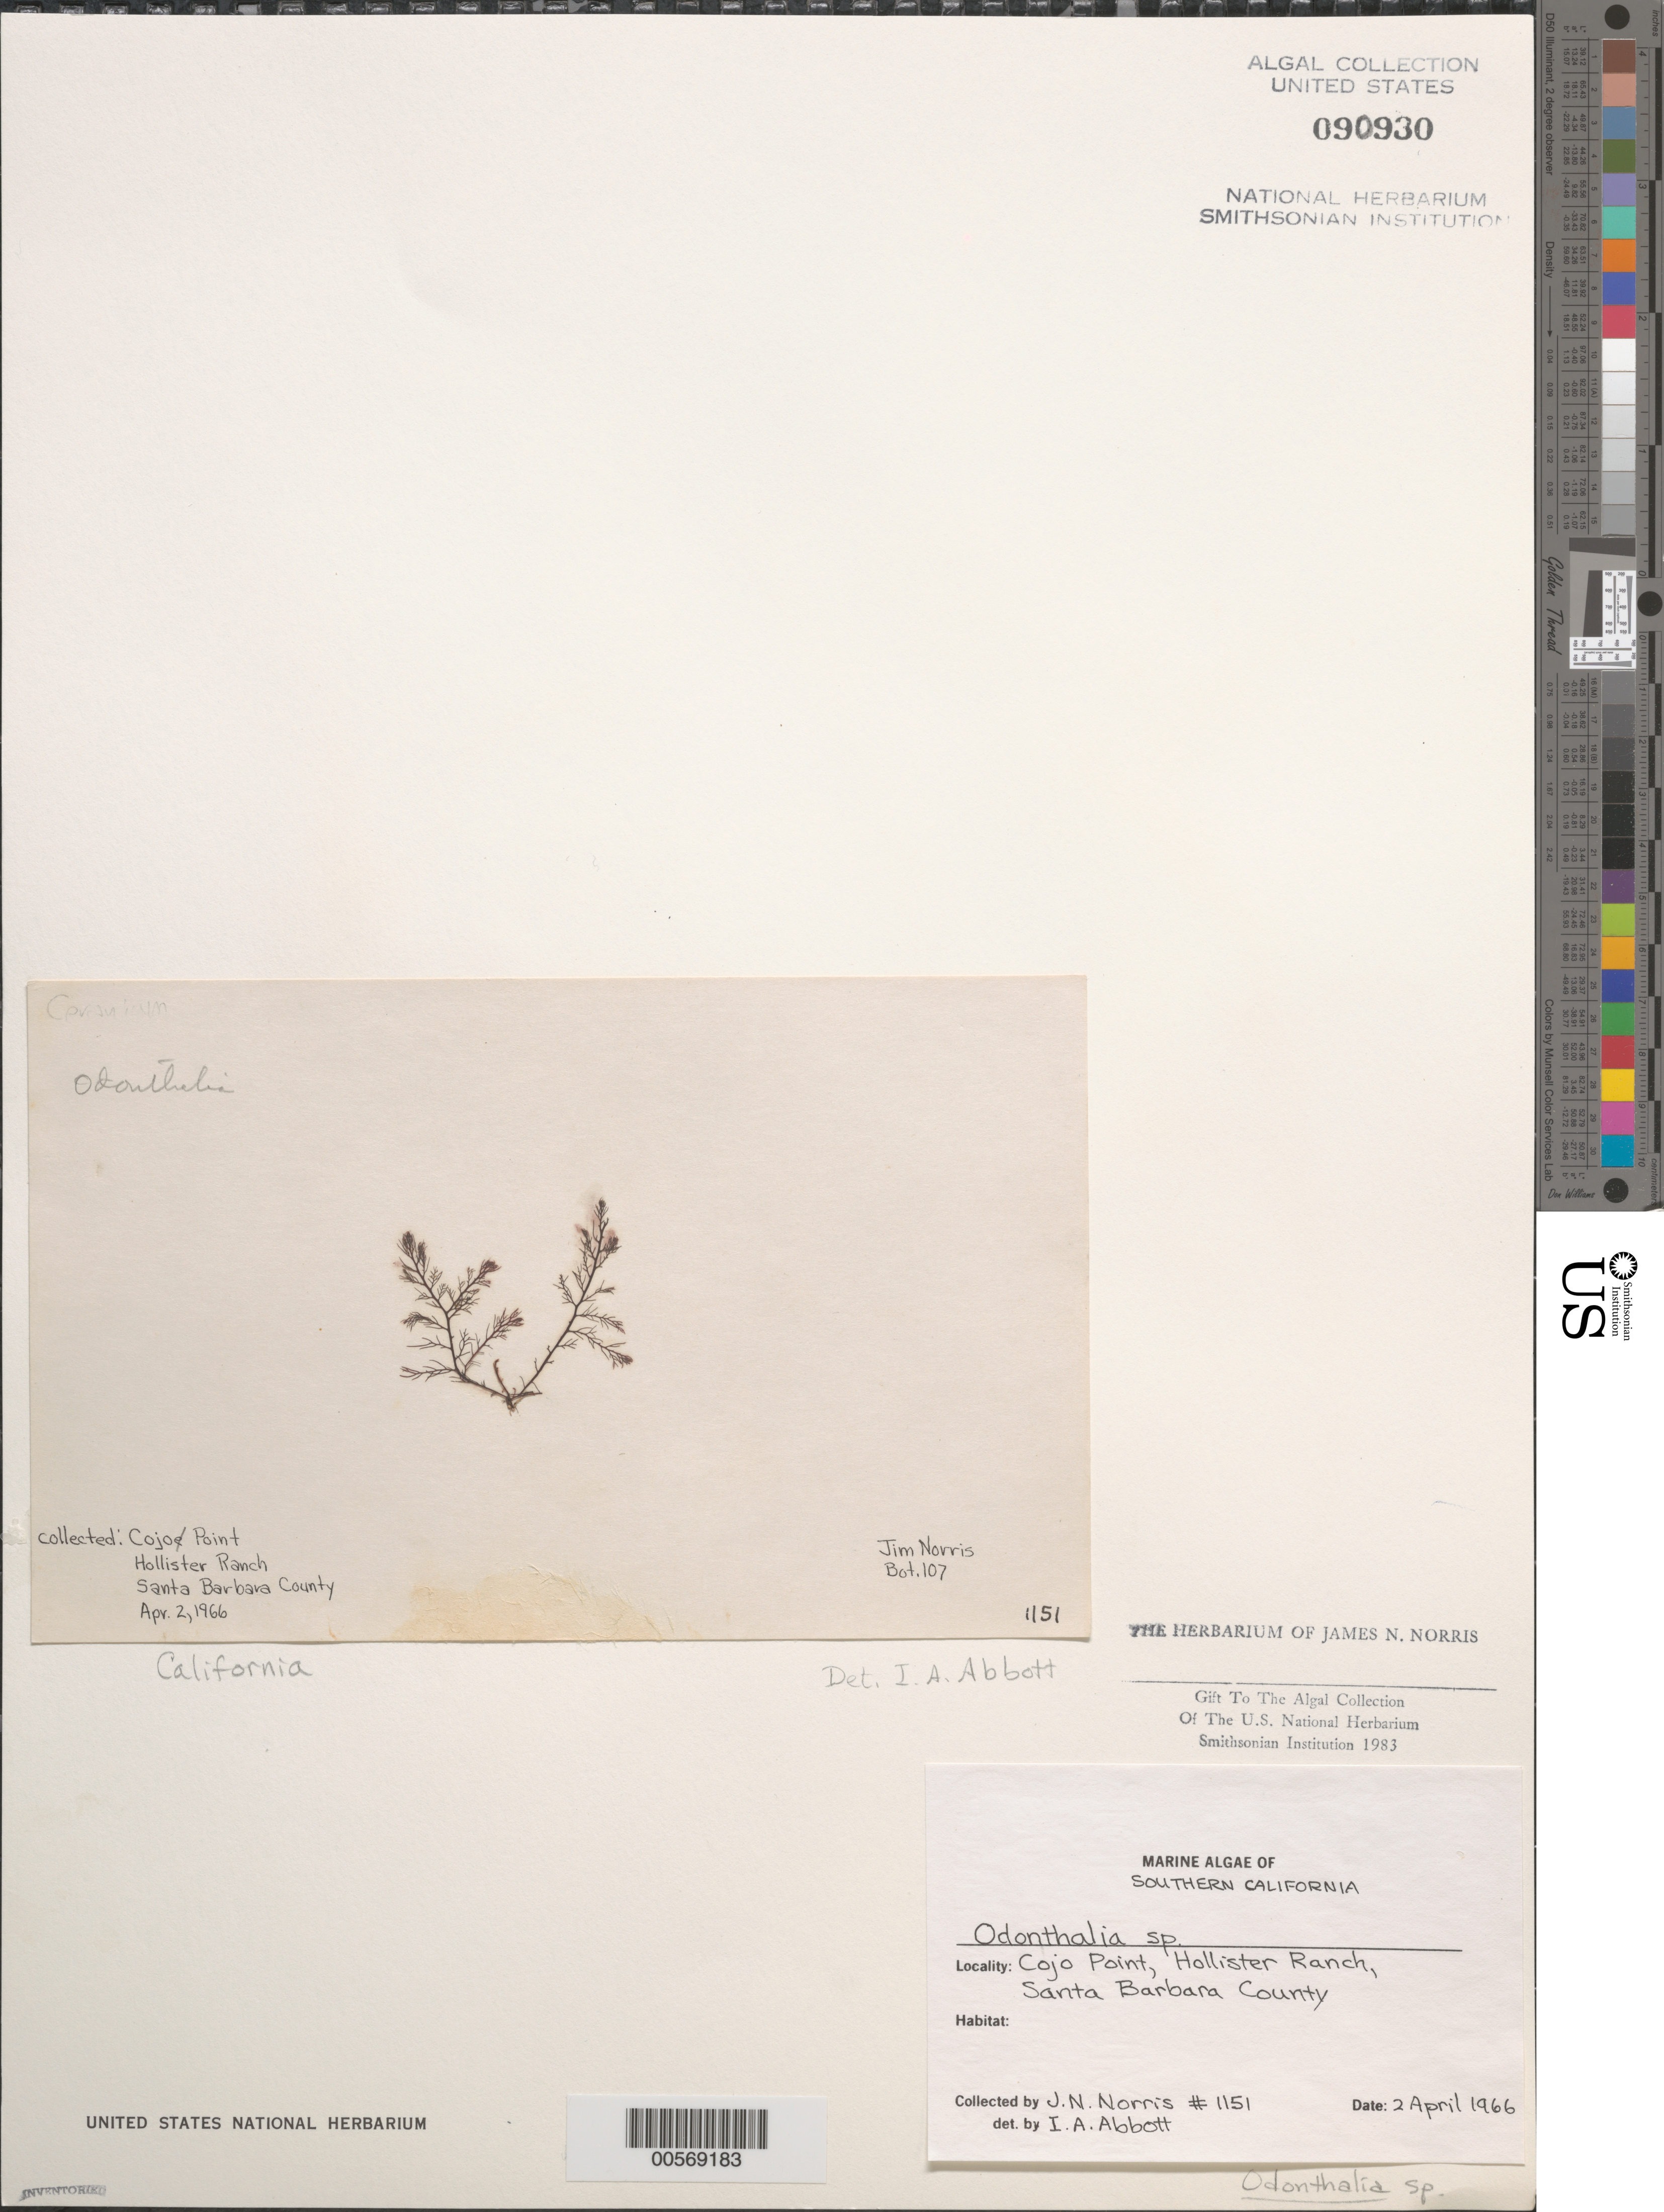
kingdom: Plantae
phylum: Rhodophyta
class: Florideophyceae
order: Ceramiales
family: Rhodomelaceae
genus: Odonthalia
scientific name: Odonthalia sp.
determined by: Abbott, Isabella A.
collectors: J. N. Norris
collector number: JN-1151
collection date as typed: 02 Apr 1966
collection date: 1966-04-02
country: United States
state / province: California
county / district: Santa Barbara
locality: Cojo Point, Hollister Ranch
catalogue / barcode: US 90930